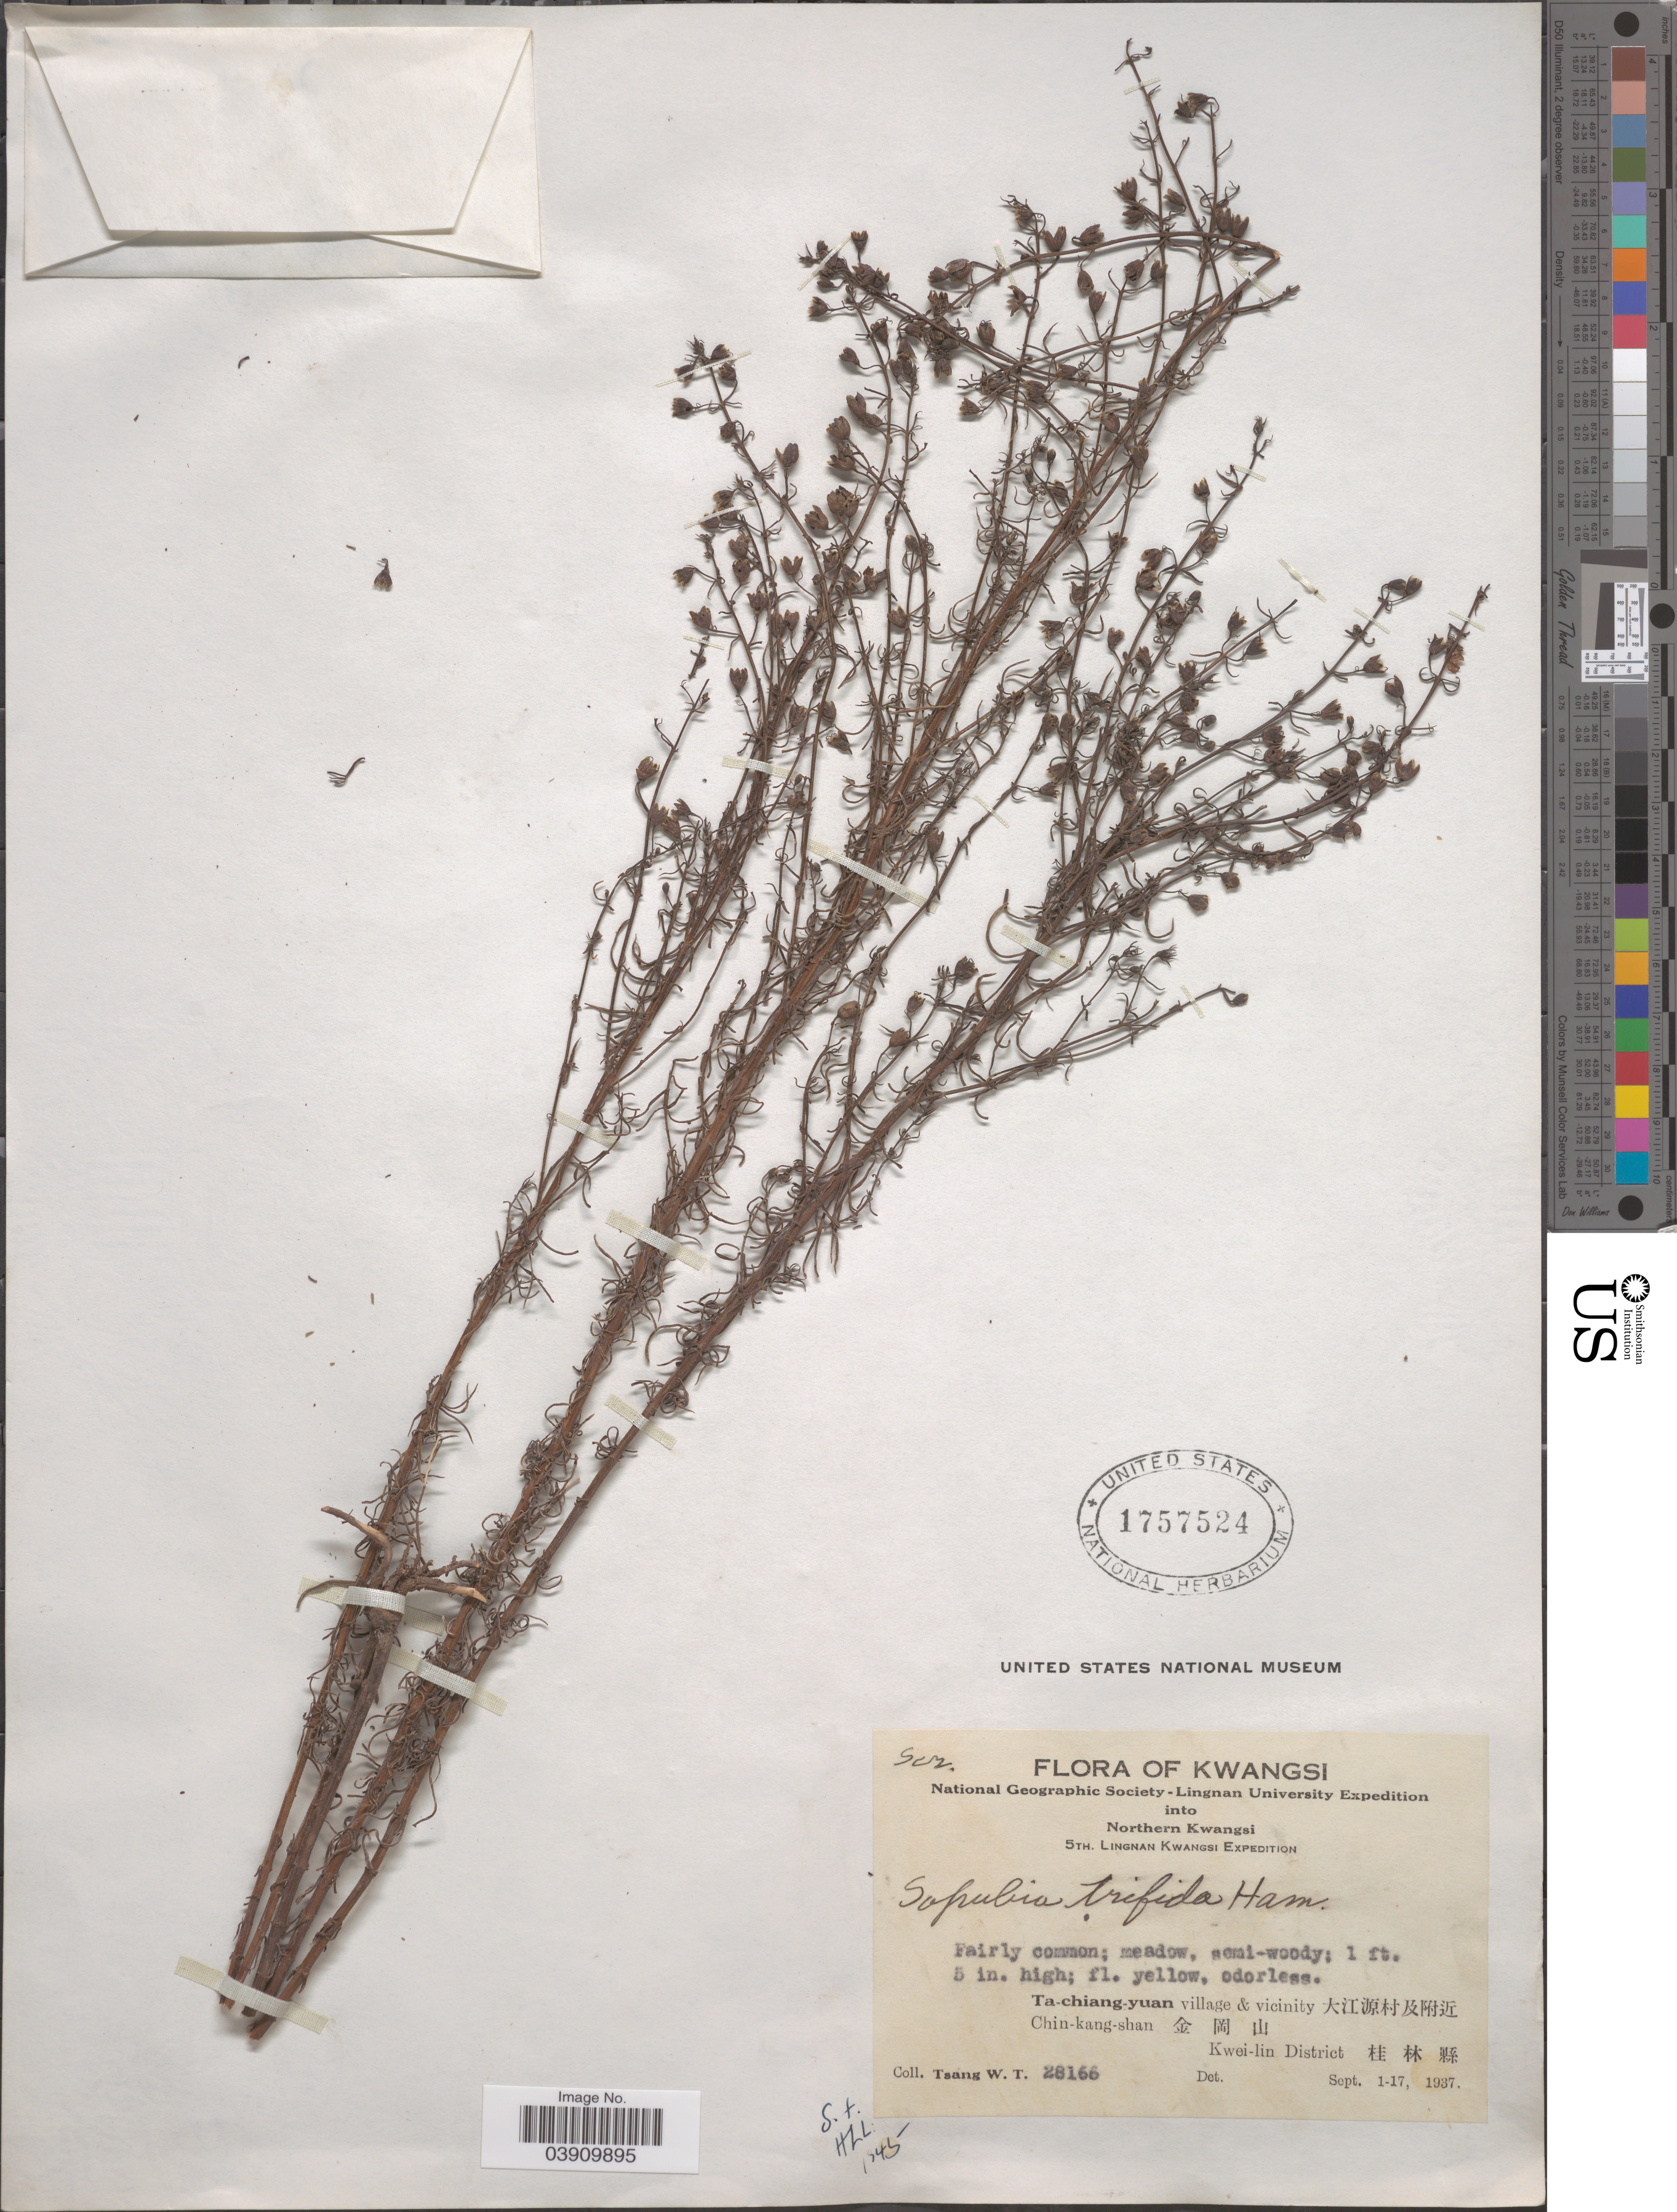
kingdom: Plantae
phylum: Tracheophyta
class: Magnoliopsida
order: Lamiales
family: Orobanchaceae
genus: Sopubia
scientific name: Sopubia trifida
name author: Buch.-Ham. ex D. Don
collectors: W. T. Tsang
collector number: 28166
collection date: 1937-09-01/1937-09-17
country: China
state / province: Guangxi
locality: Kwangsi. Northern Kwangsi. Ta-chiang-yuan village & vicinity. X. Chin-kang-shan. X. Kwei-lin District. X.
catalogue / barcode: US 1757524